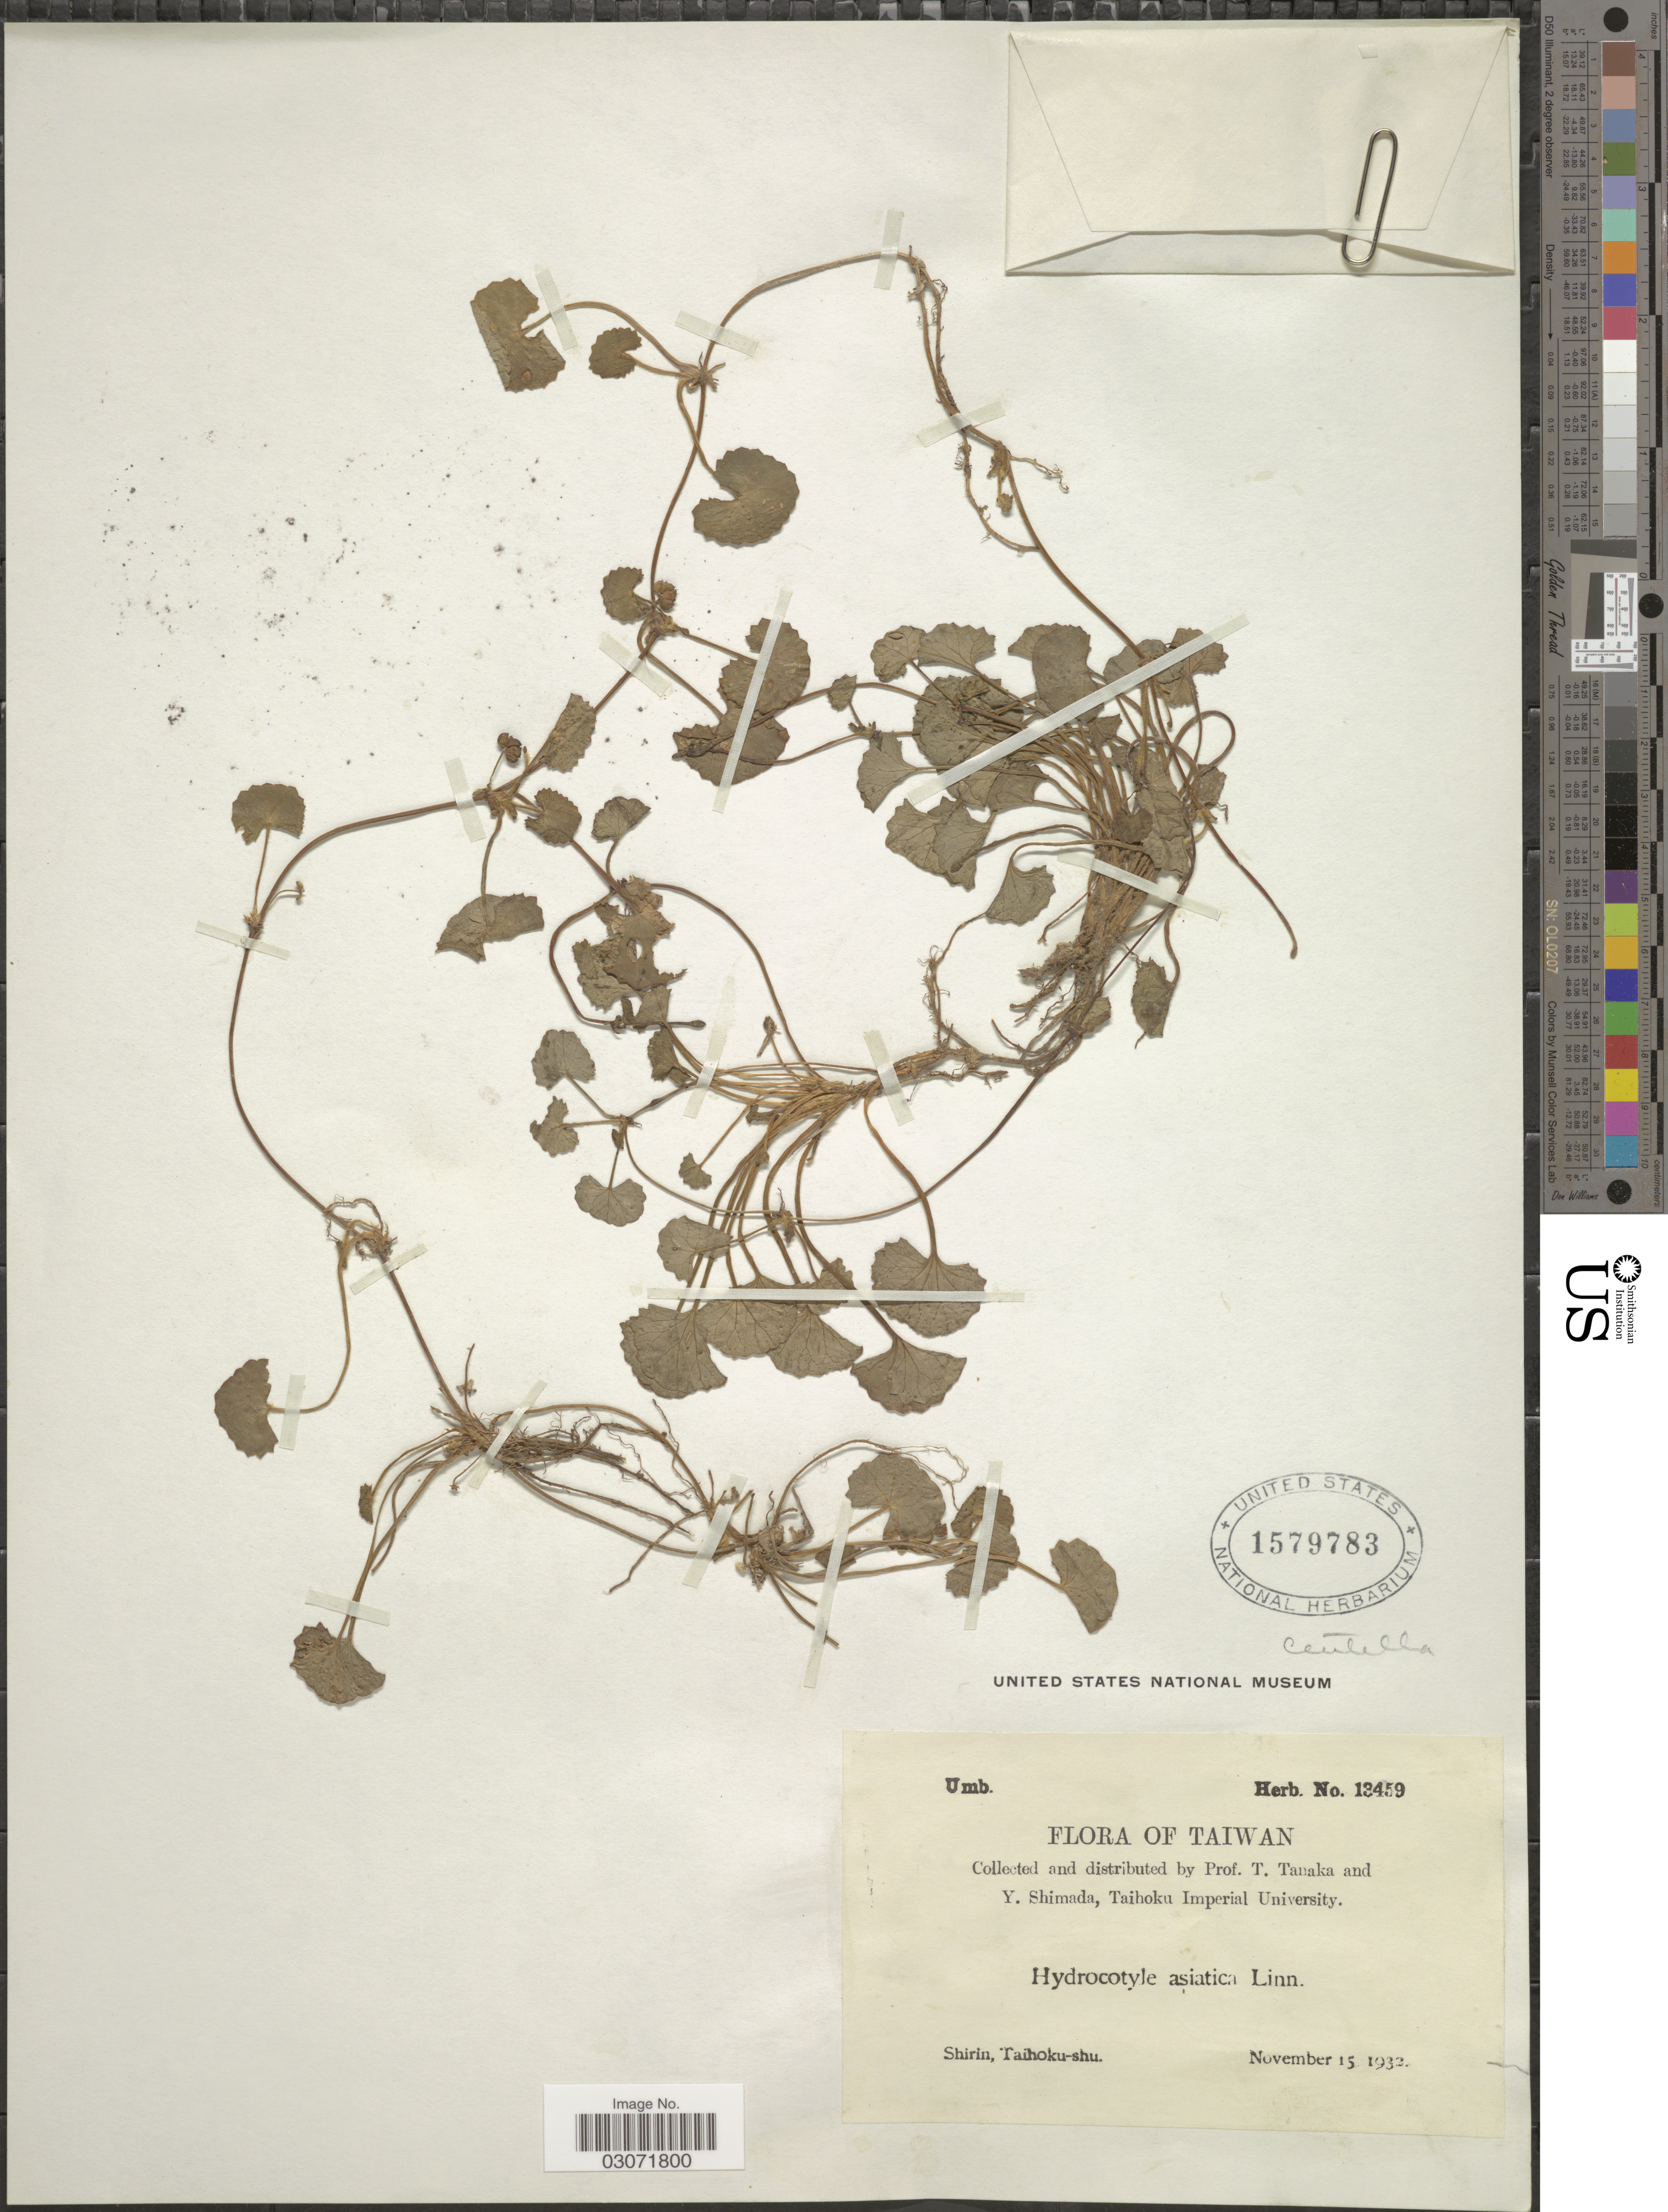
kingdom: Plantae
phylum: Tracheophyta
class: Magnoliopsida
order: Apiales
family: Apiaceae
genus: Centella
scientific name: Centella asiatica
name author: (L.) Urb.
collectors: T. Tanaka & Y. Shimada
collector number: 13459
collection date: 1932-11-15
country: Taiwan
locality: Shirin, Taihoku-shu.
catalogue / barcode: US 1579783